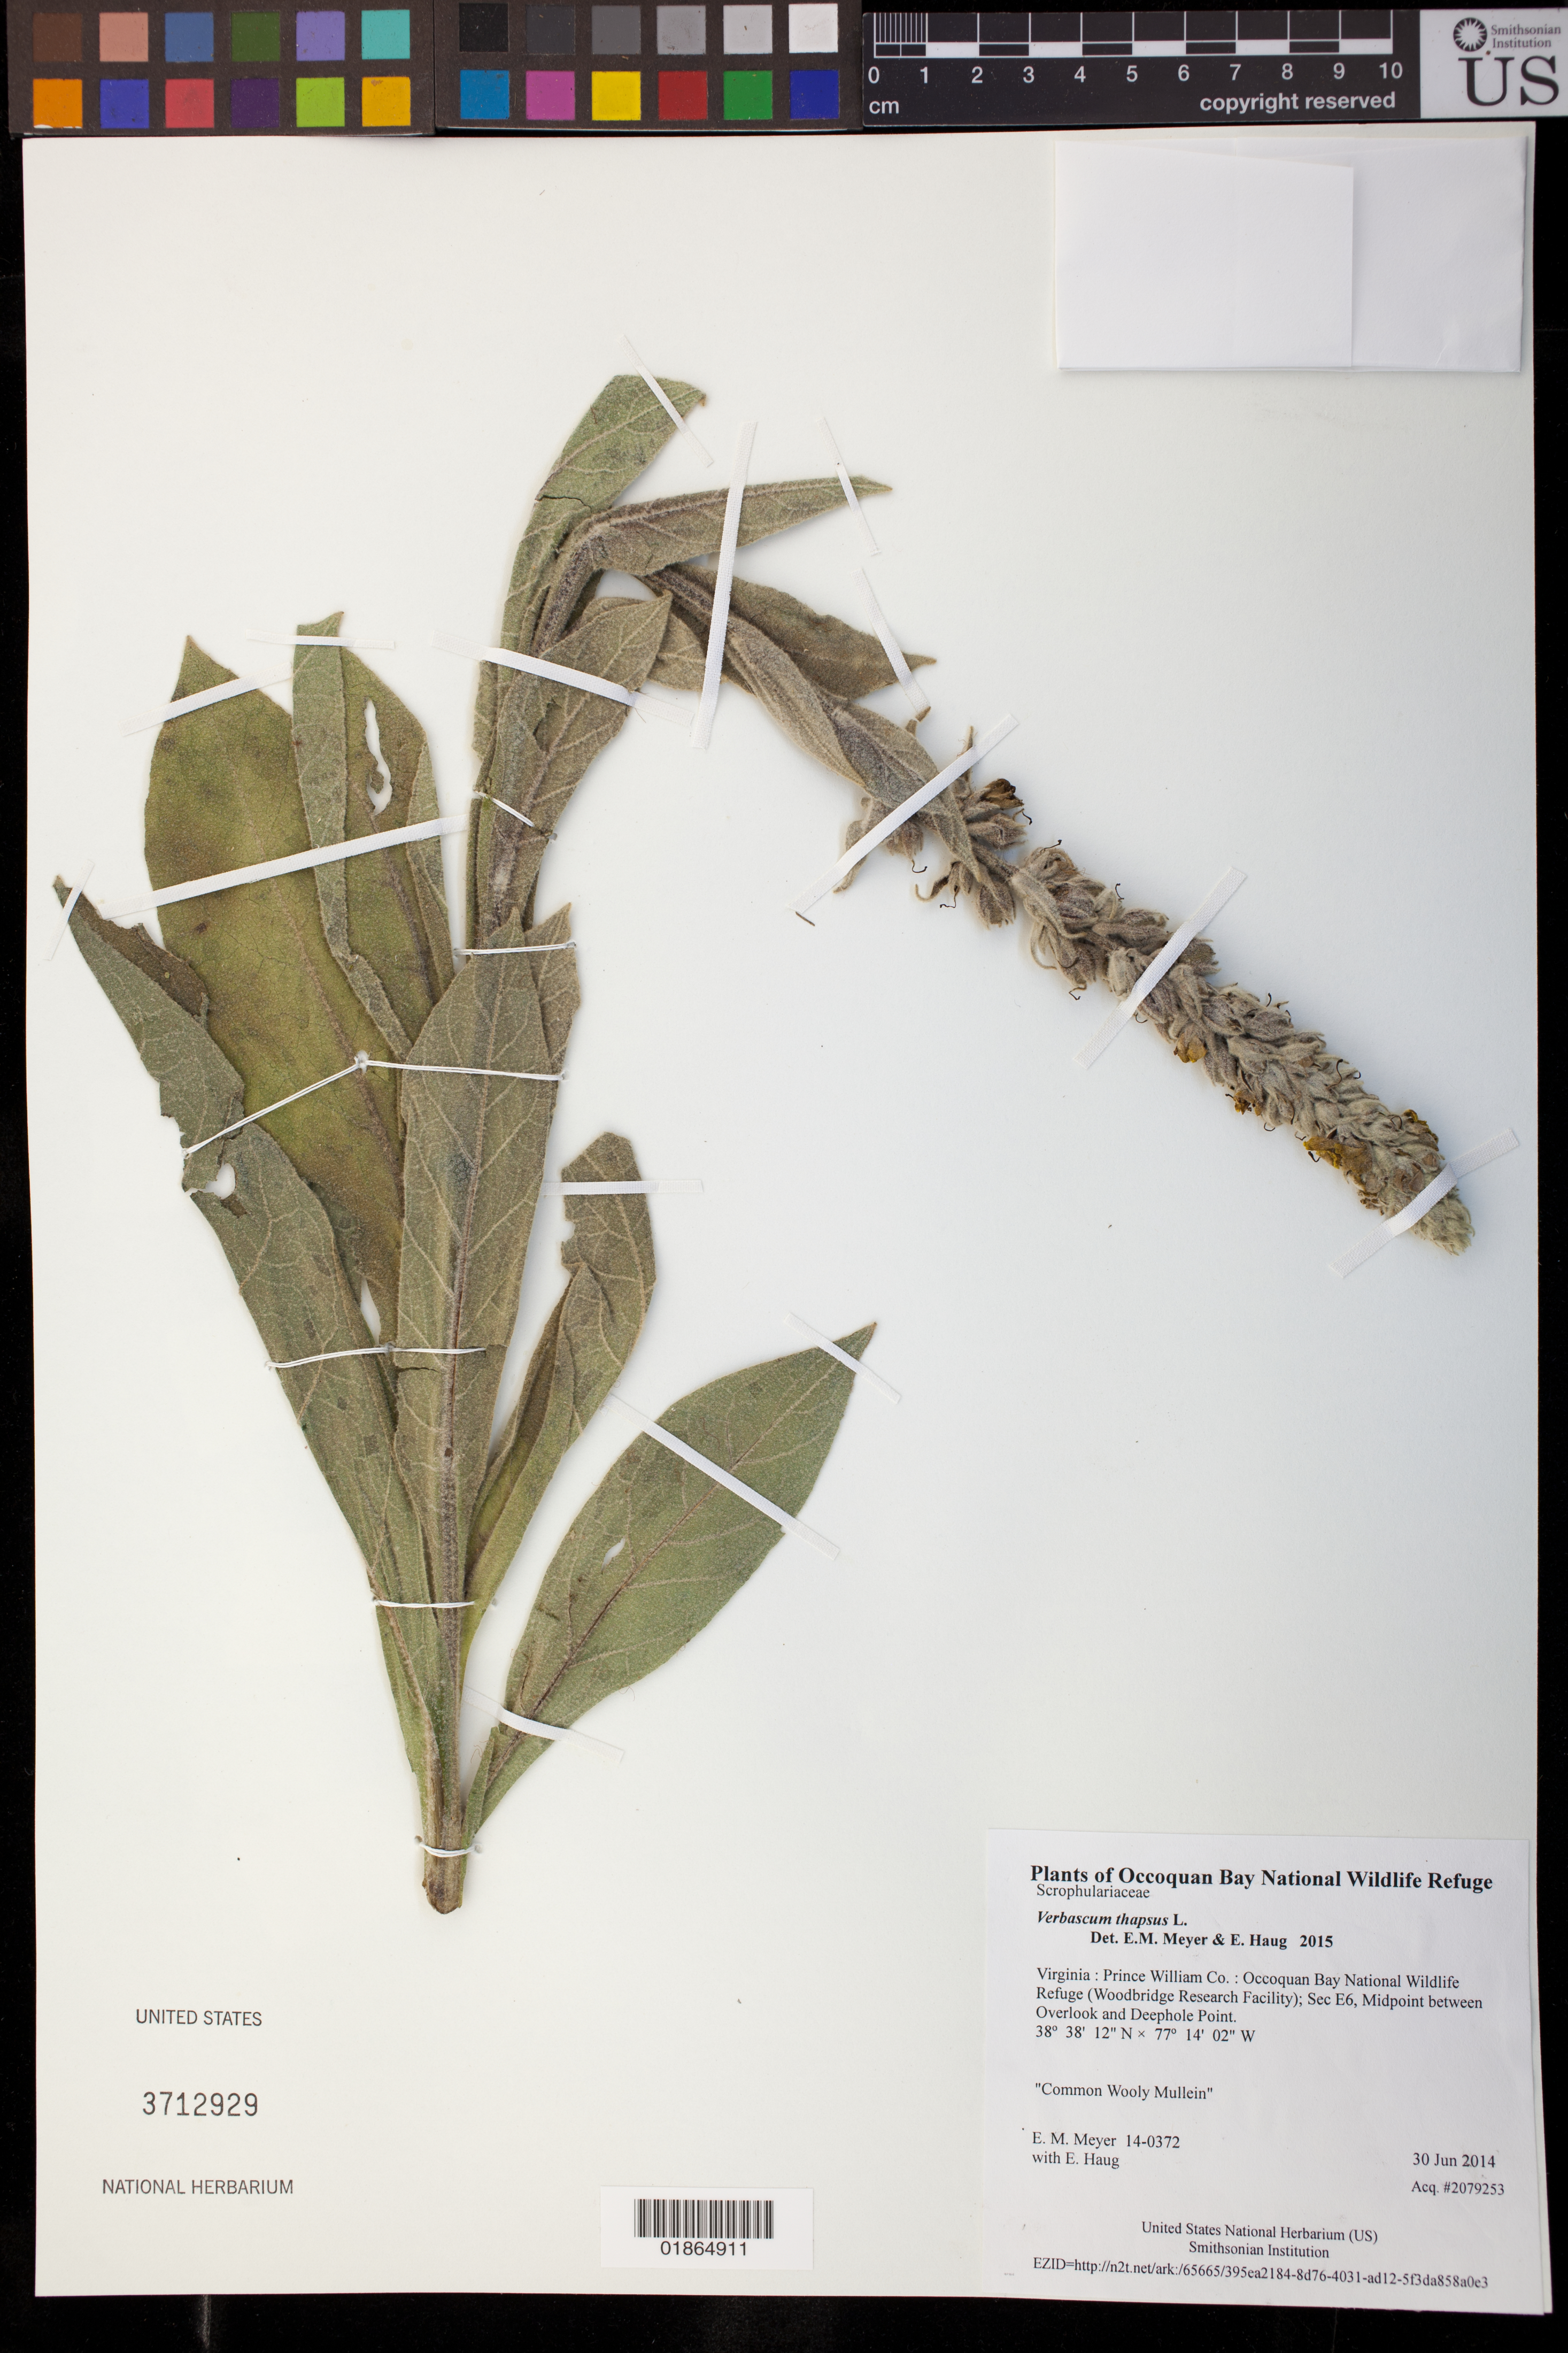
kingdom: Plantae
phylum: Tracheophyta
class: Magnoliopsida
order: Lamiales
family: Scrophulariaceae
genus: Verbascum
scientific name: Verbascum thapsus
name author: L.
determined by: Meyer, E. M.; Haug, E.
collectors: E. M. Meyer & E. Haug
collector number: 14-0372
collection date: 2014-06-30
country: United States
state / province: Virginia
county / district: Prince William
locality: Occoquan Bay National Wildlife Refuge (Woodbridge Research Facility); Sec E6, Midpoint between Overlook and Deephole Point.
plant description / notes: Common Wooly Mullein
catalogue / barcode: US 3712929